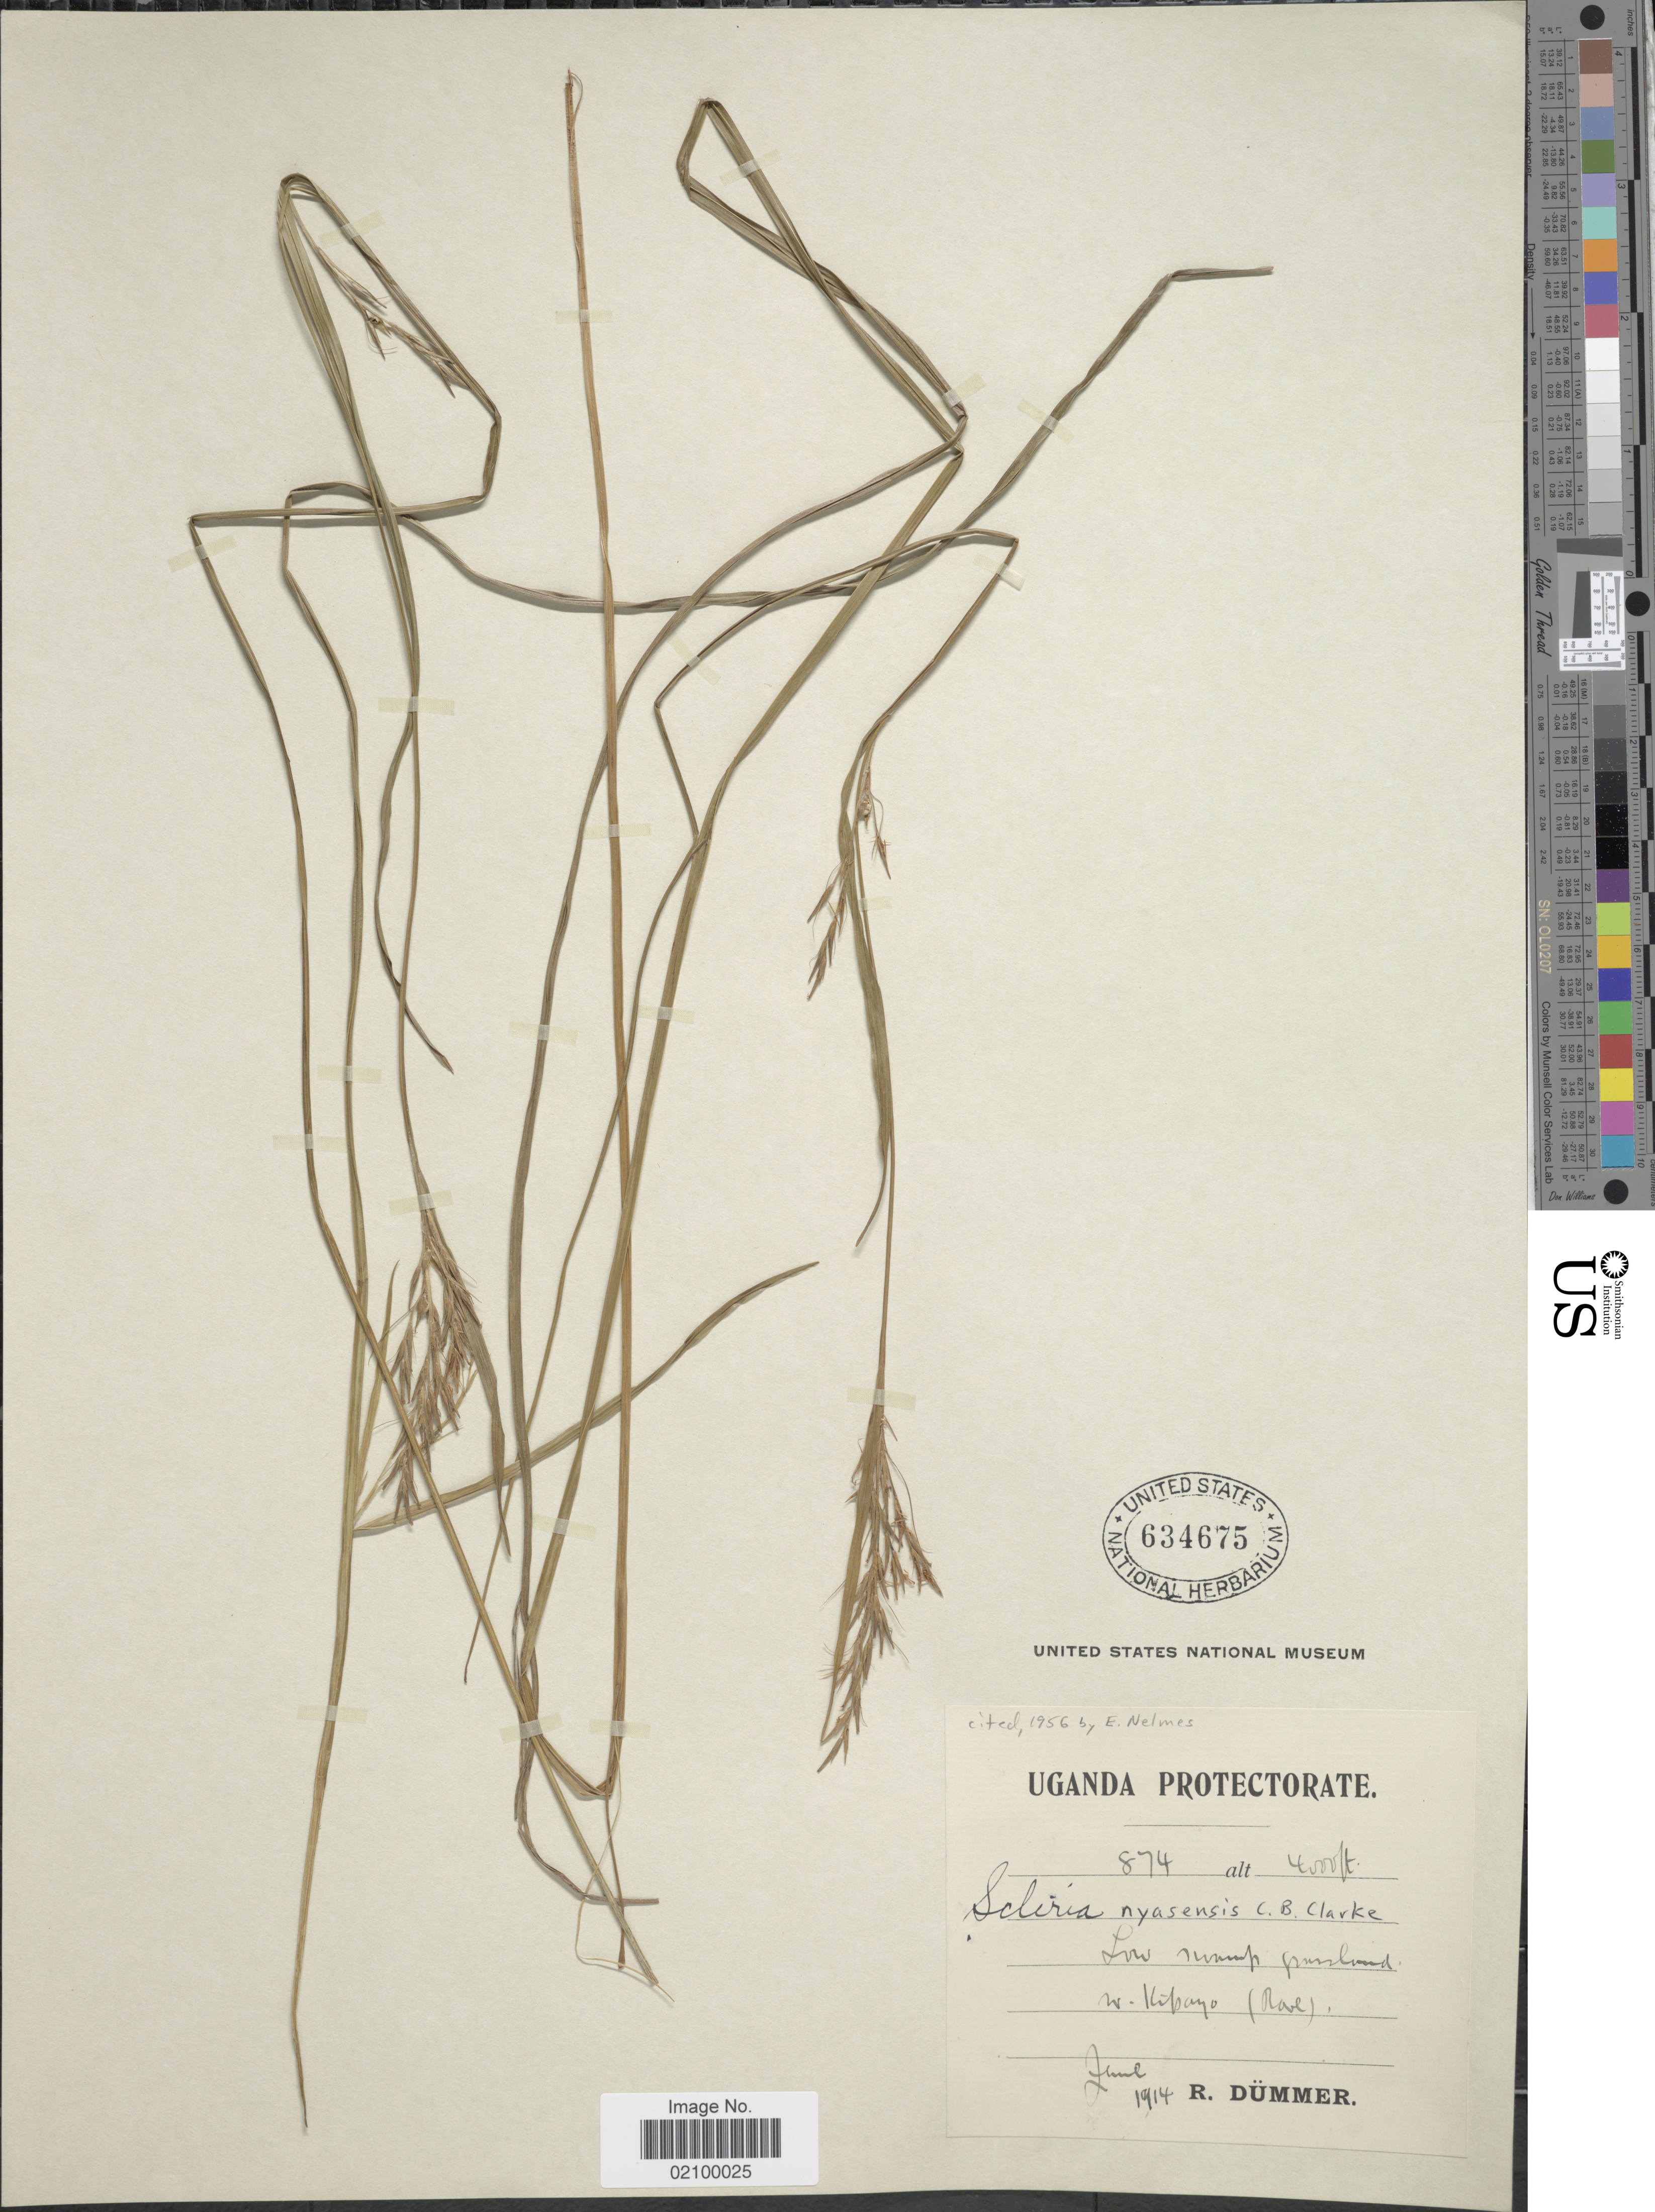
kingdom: Plantae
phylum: Tracheophyta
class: Liliopsida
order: Poales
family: Cyperaceae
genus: Scleria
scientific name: Scleria nyasensis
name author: C.B. Clarke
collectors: R. A. Dümmer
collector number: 874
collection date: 1914-06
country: Uganda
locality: Low swamp grassland, w. Kipayo.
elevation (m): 1219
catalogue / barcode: US 634675